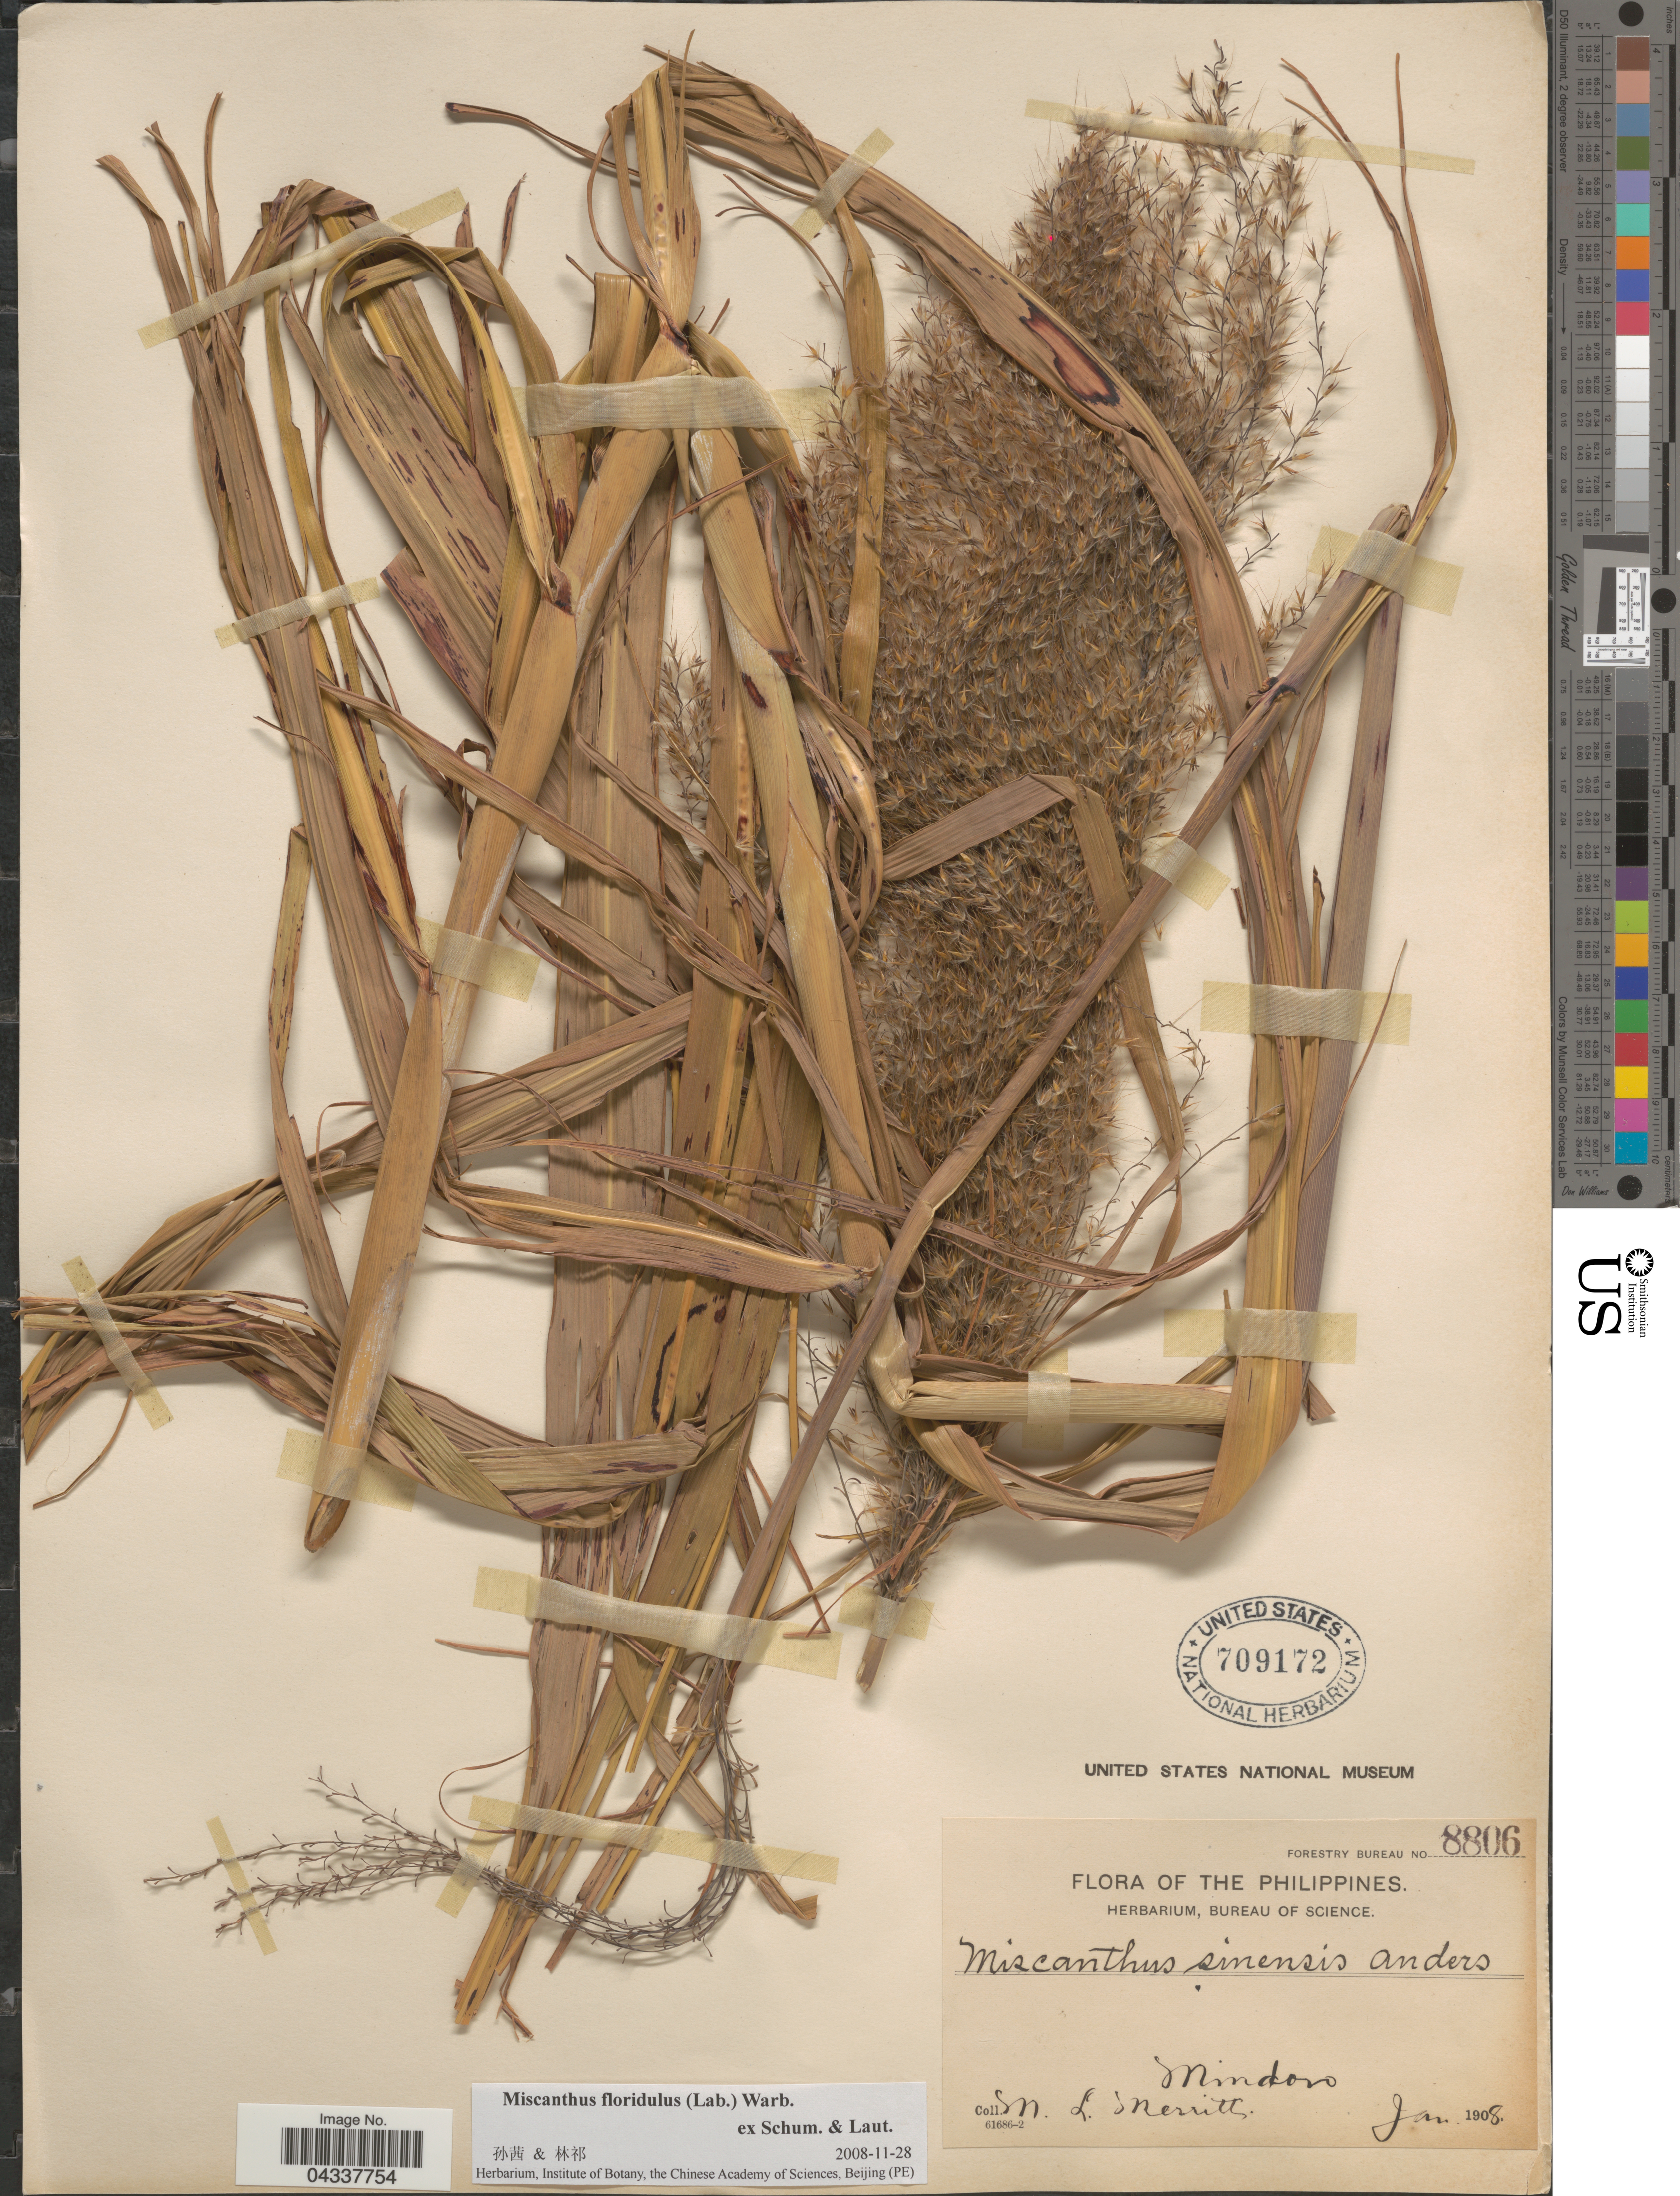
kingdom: Plantae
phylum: Tracheophyta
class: Liliopsida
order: Poales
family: Poaceae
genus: Miscanthus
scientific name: Miscanthus floridulus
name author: (Labill.) Warb.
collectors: M. L. Merritt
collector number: Forestry Bureau 8806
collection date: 1908-01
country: Philippines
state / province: Mimaropa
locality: Mindoro.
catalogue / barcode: US 709172